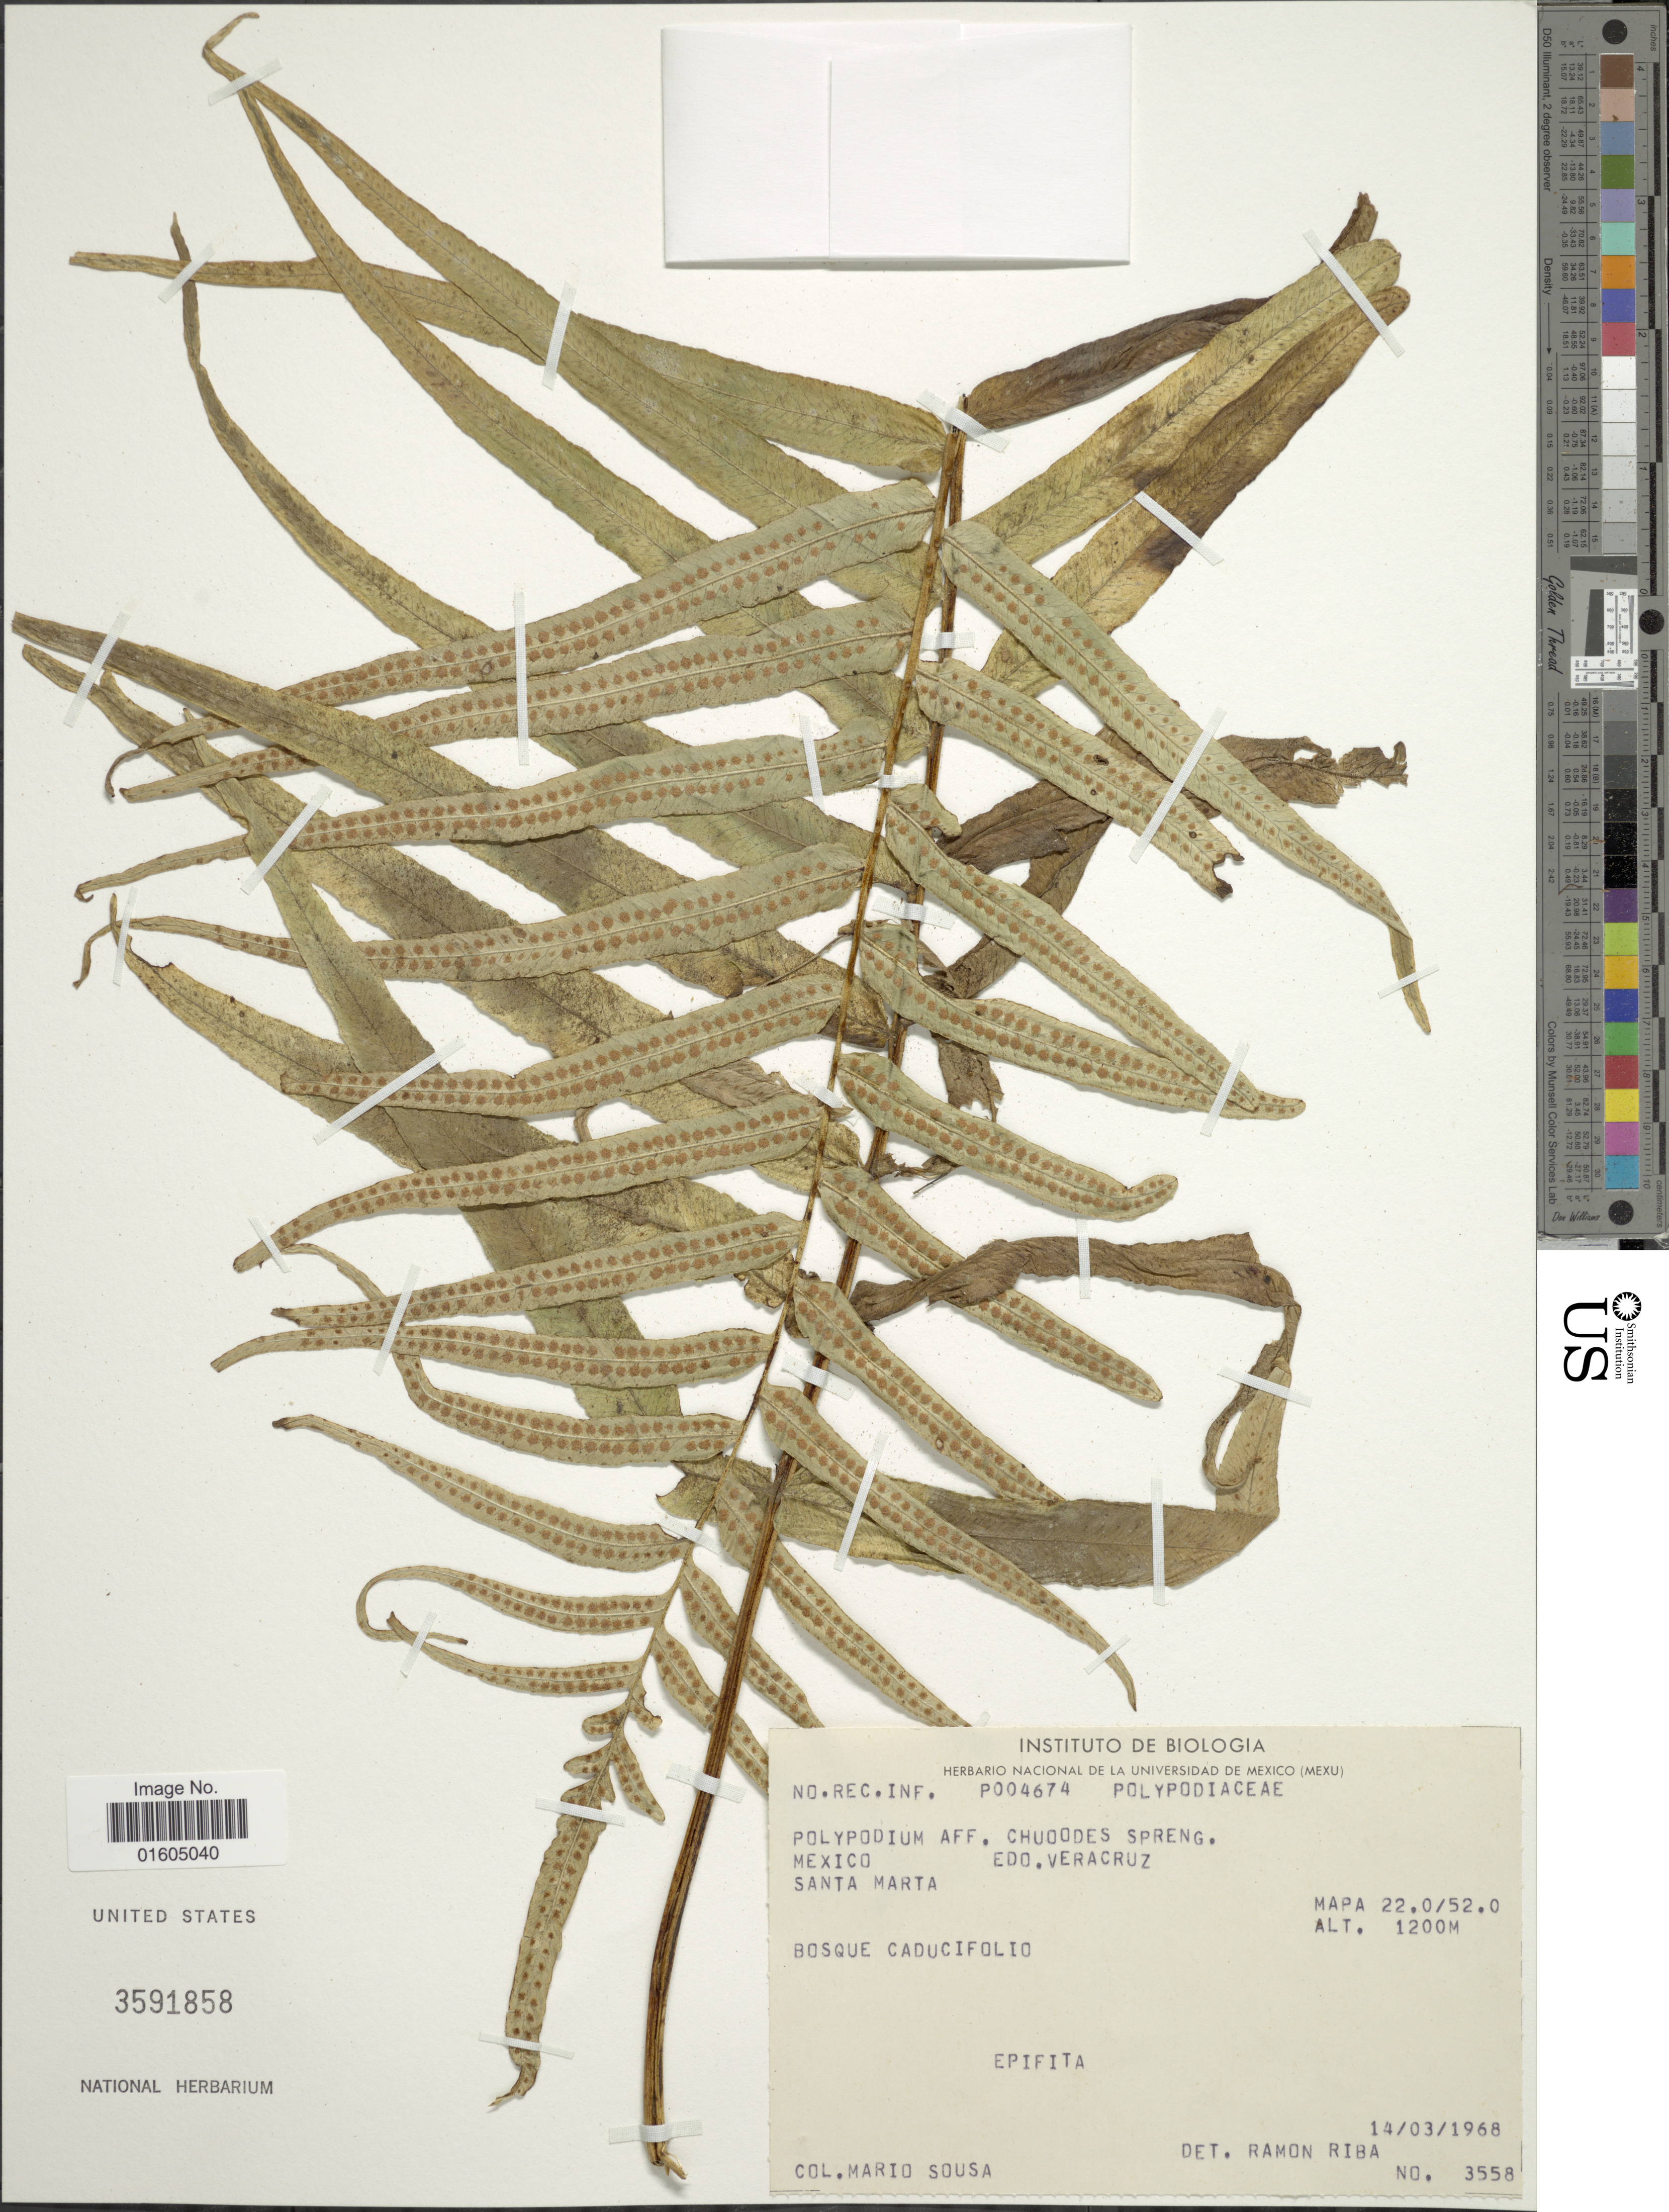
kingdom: Plantae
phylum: Tracheophyta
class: Polypodiopsida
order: Polypodiales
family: Polypodiaceae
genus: Serpocaulon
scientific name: Serpocaulon dissimile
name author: (L.) A.R. Sm.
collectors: M. Sousa S.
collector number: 3559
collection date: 1968-03-14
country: Mexico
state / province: Veracruz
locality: Mexico. Edo. Veracruz. Santa Marta. Bosque Caducifolio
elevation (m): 1200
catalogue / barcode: US 3591858